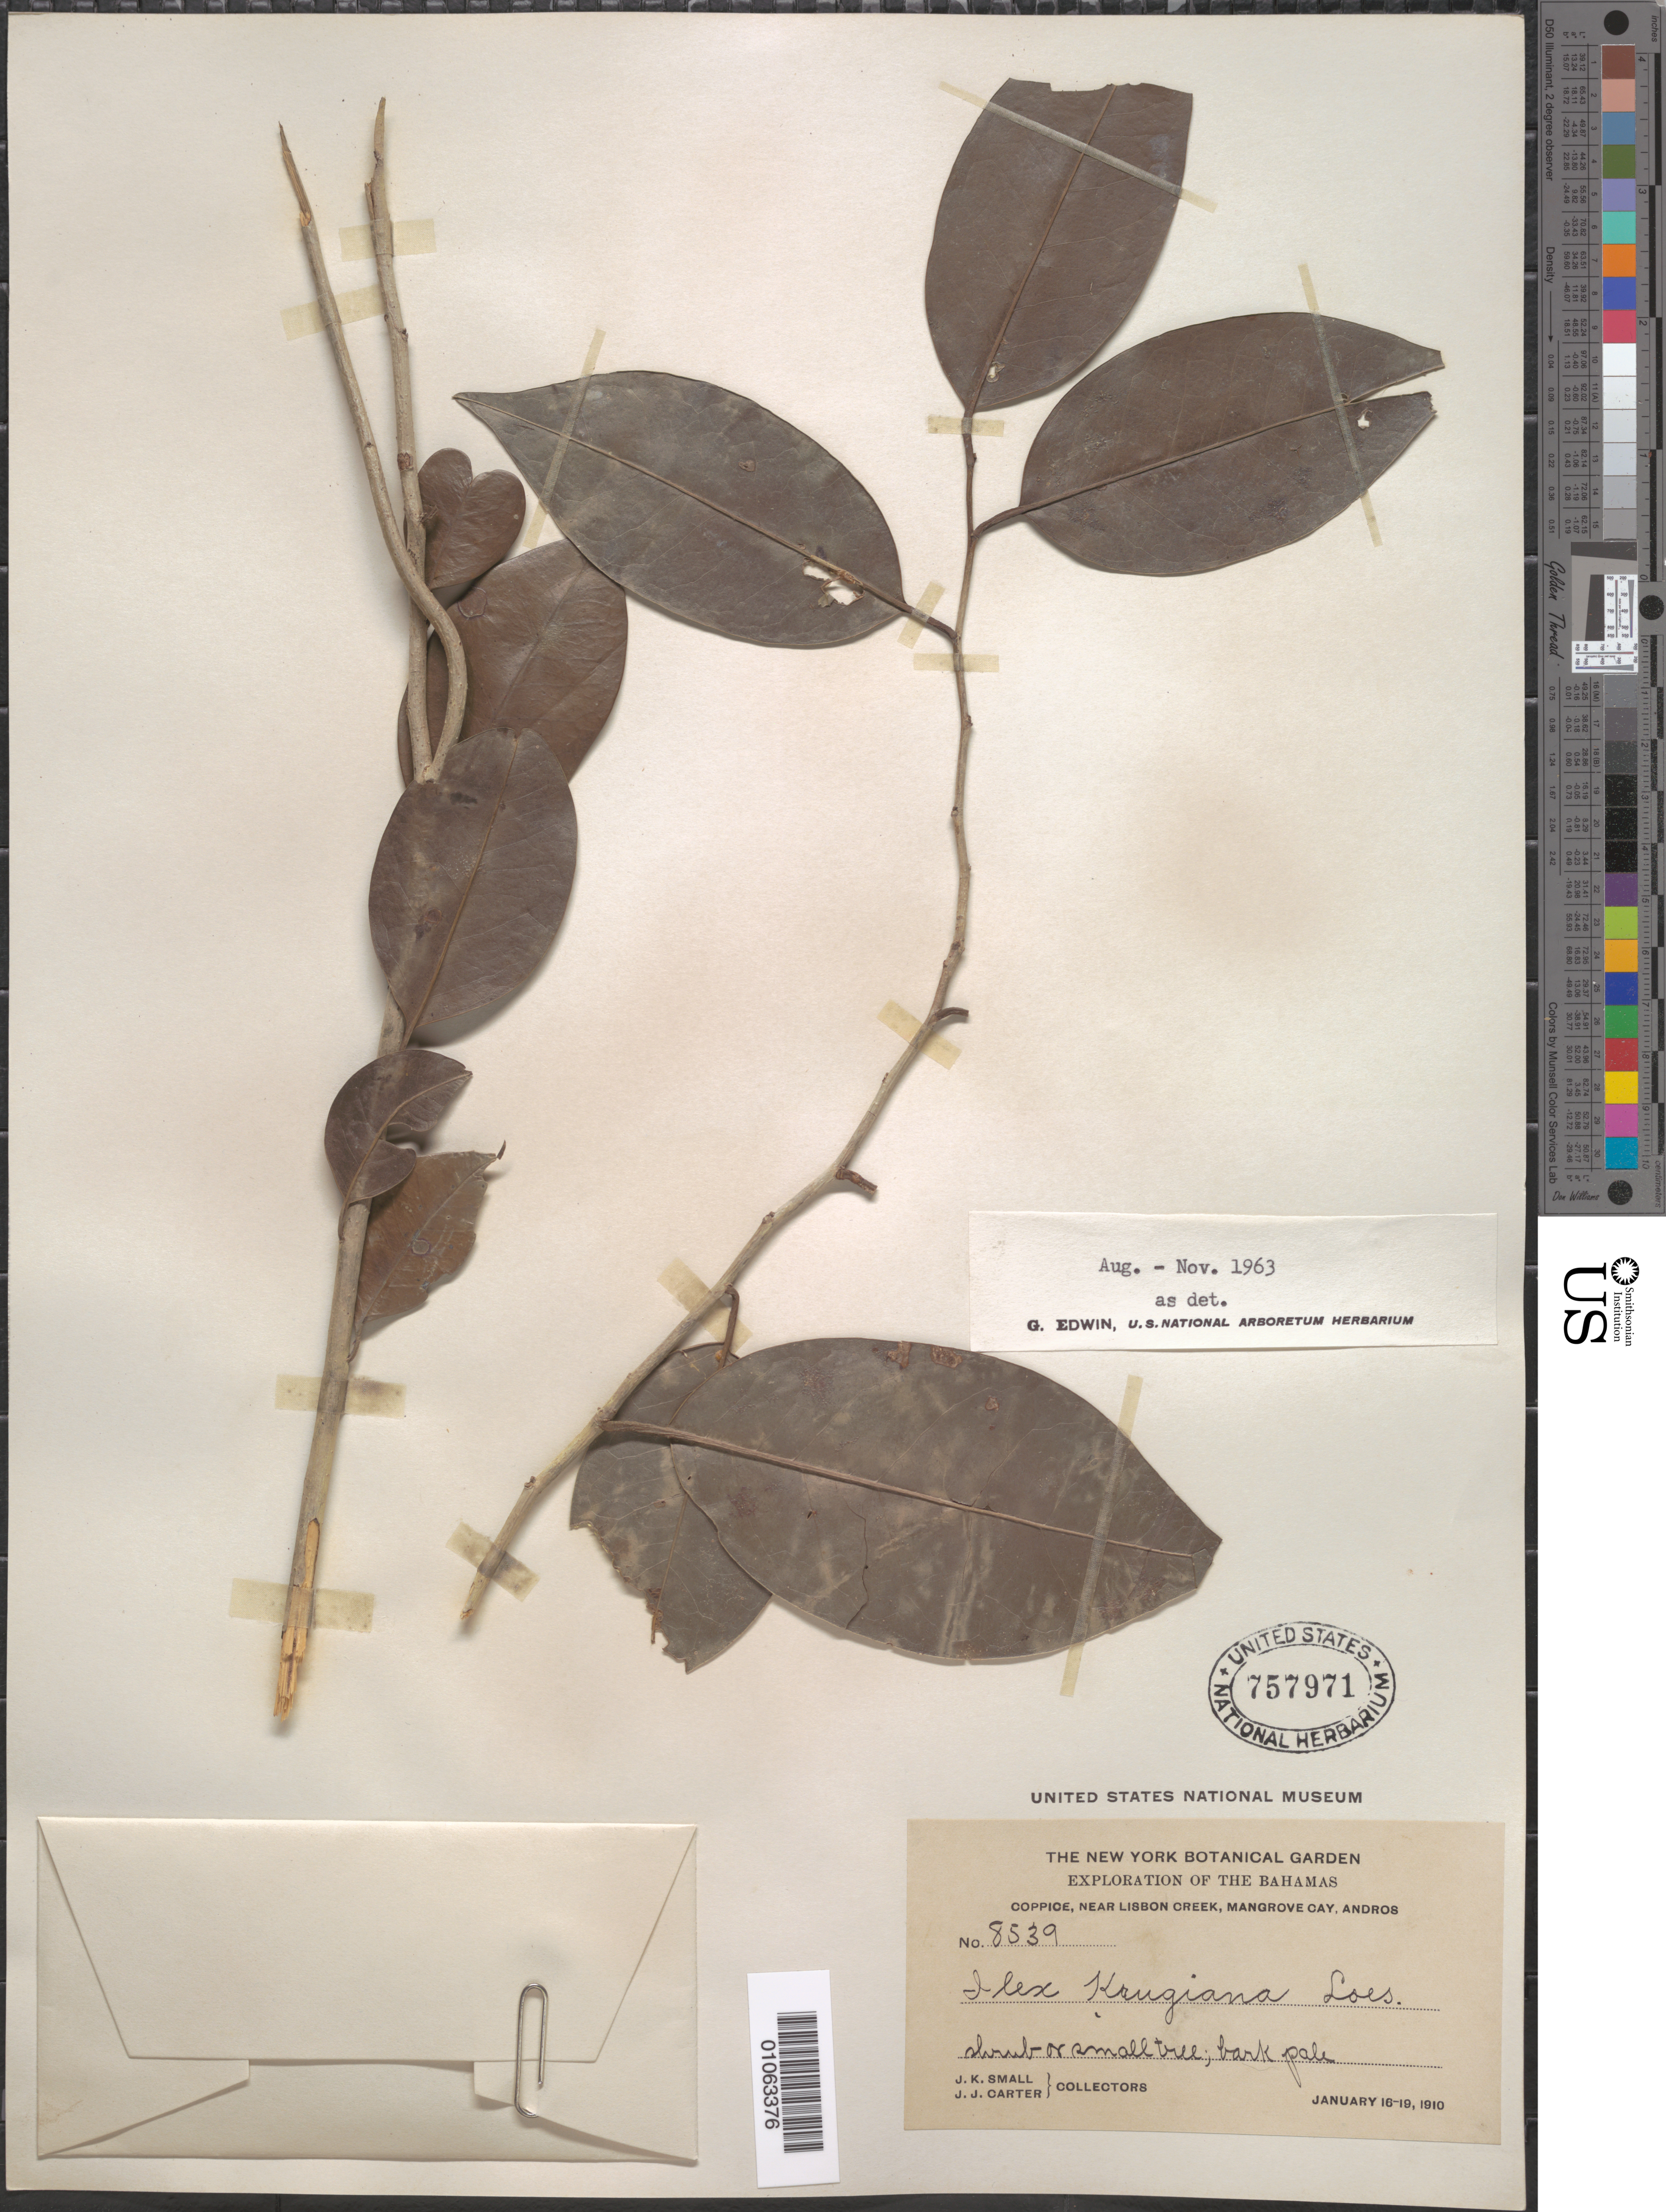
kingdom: Plantae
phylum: Tracheophyta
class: Magnoliopsida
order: Aquifoliales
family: Aquifoliaceae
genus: Ilex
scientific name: Ilex krugiana var. krugiana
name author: Loes.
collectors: J. K. Small & J. J. Carter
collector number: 8539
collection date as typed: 16 Jan 1910 to 19 Feb 1910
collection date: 1910-01-16/1910-02-19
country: Bahamas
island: Andros I.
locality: Coppice, near Lisson creek, Mangrove Cay.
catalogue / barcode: US 757971